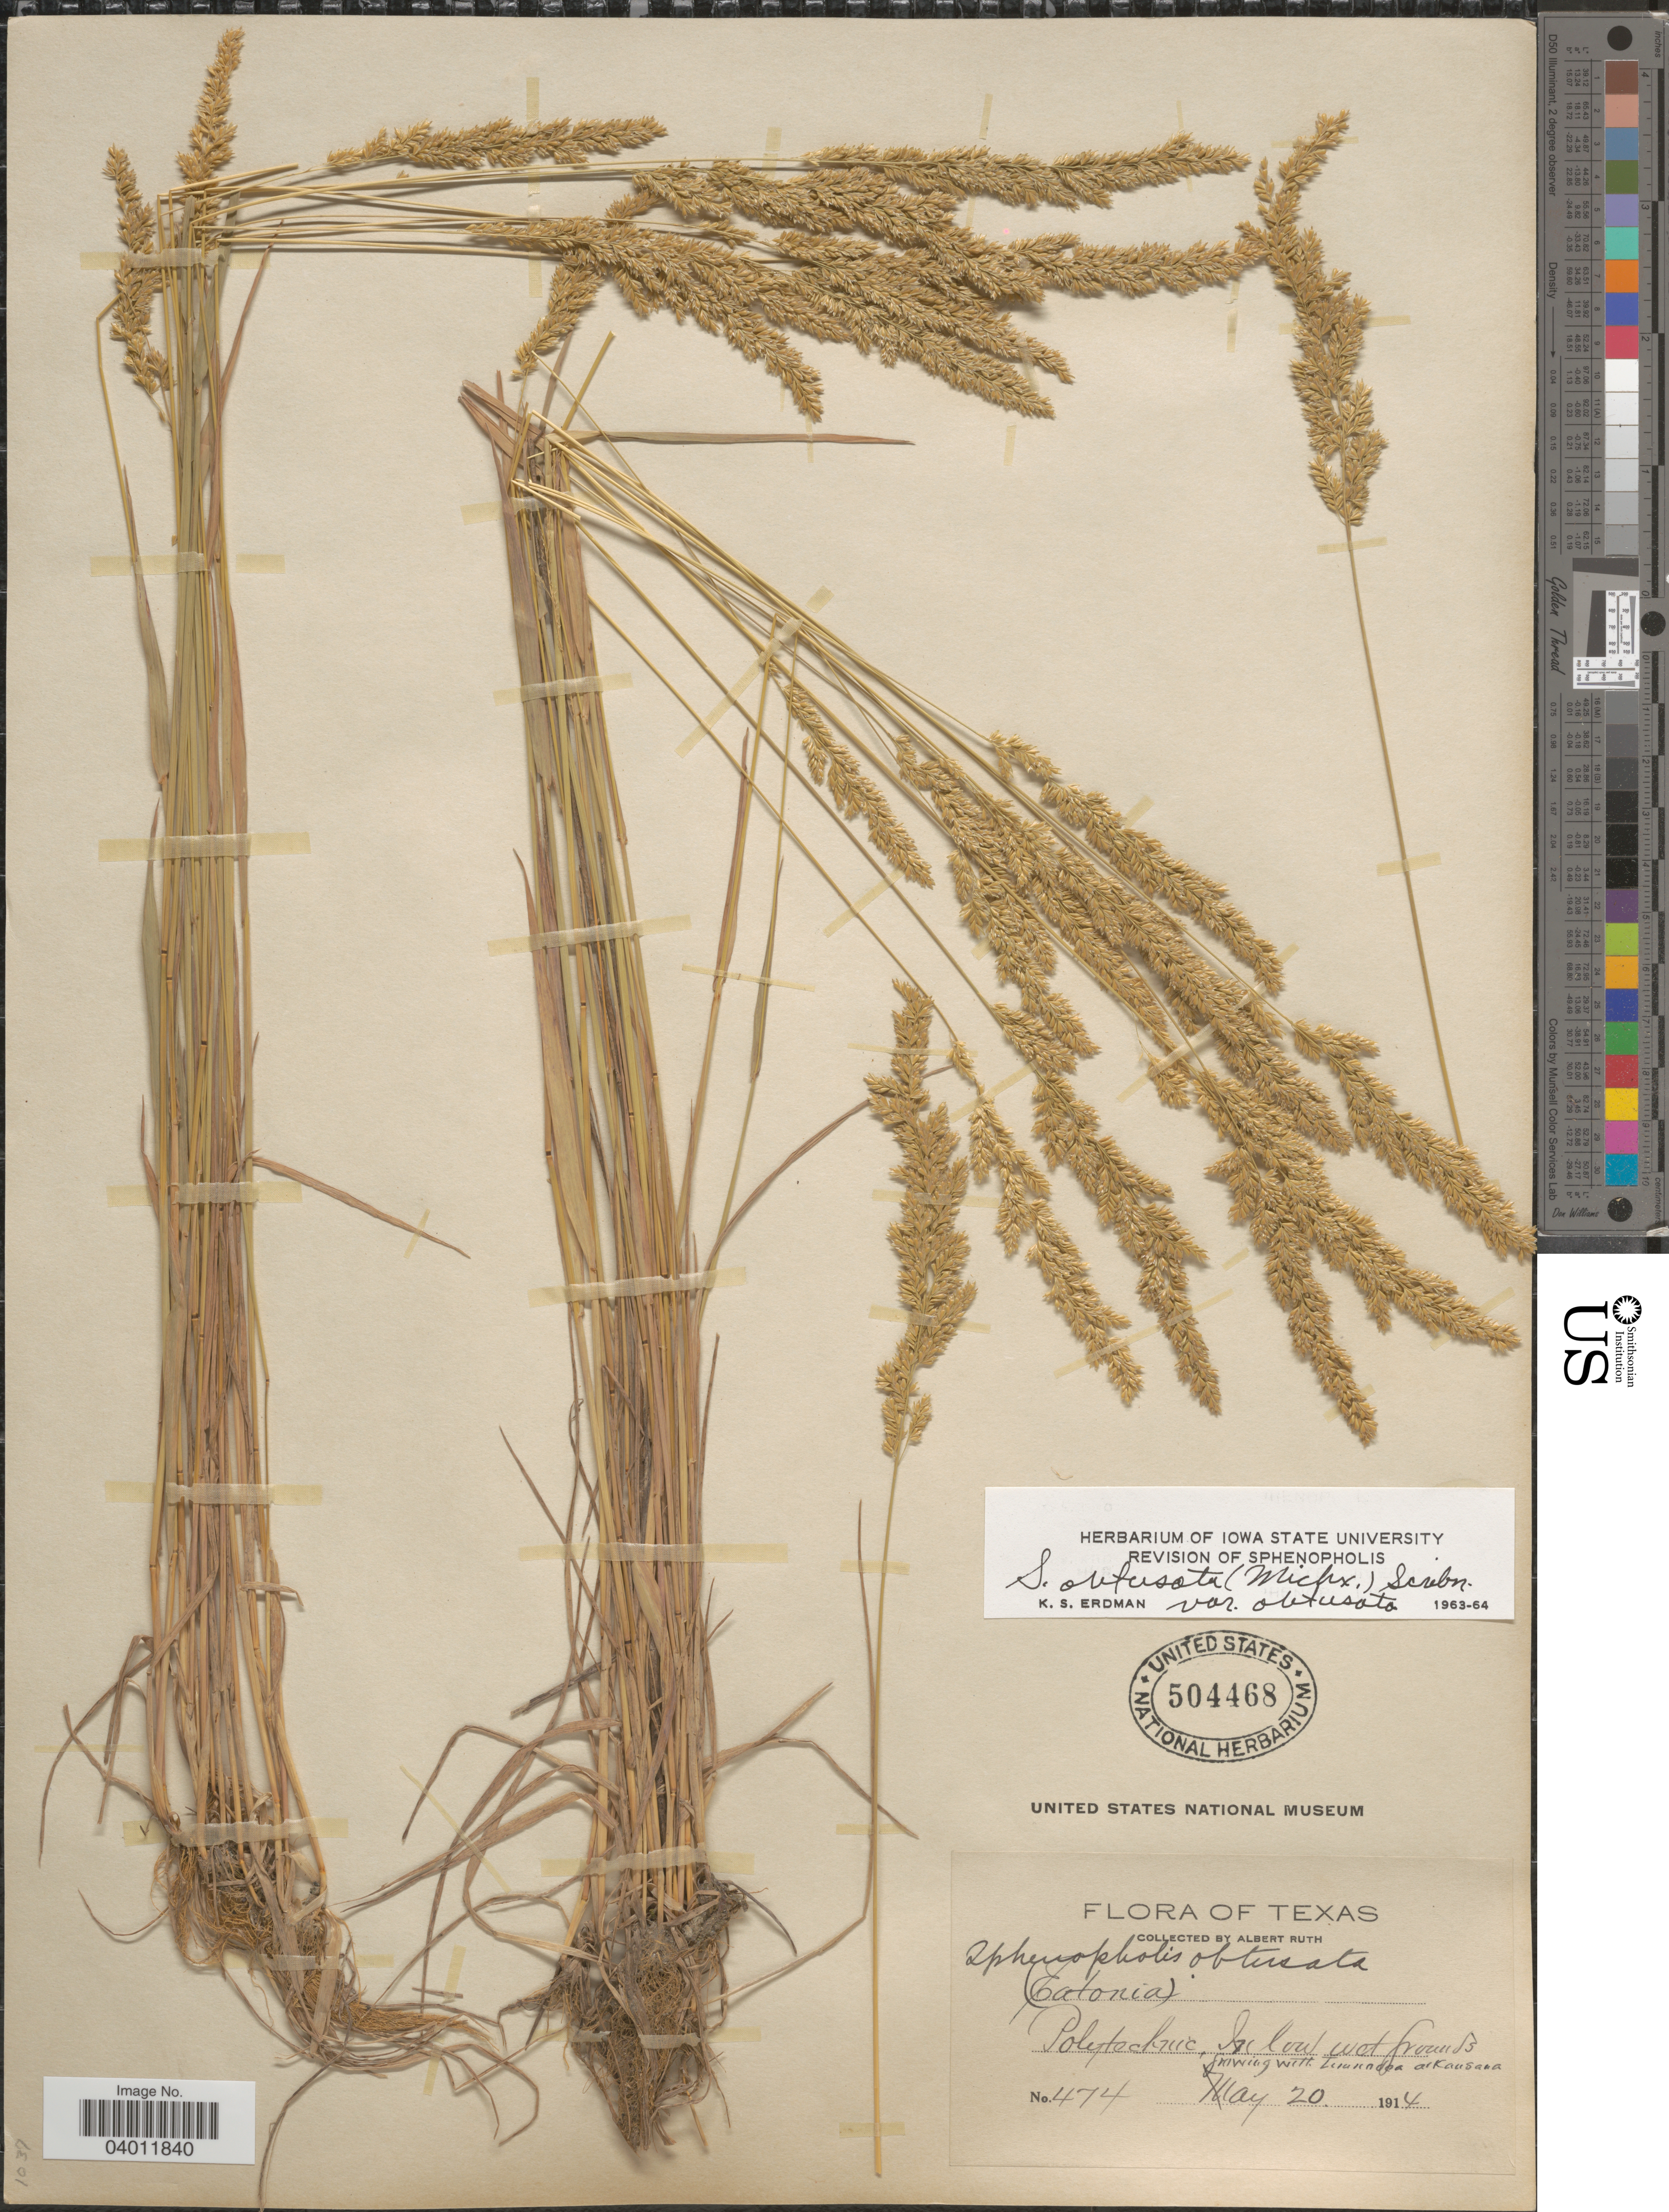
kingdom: Plantae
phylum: Tracheophyta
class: Liliopsida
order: Poales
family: Poaceae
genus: Sphenopholis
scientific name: Sphenopholis obtusata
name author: (Michx.) Scribn.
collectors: A. Ruth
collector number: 474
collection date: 1914-05-20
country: United States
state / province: Texas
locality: In low wet grounds.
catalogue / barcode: US 504468